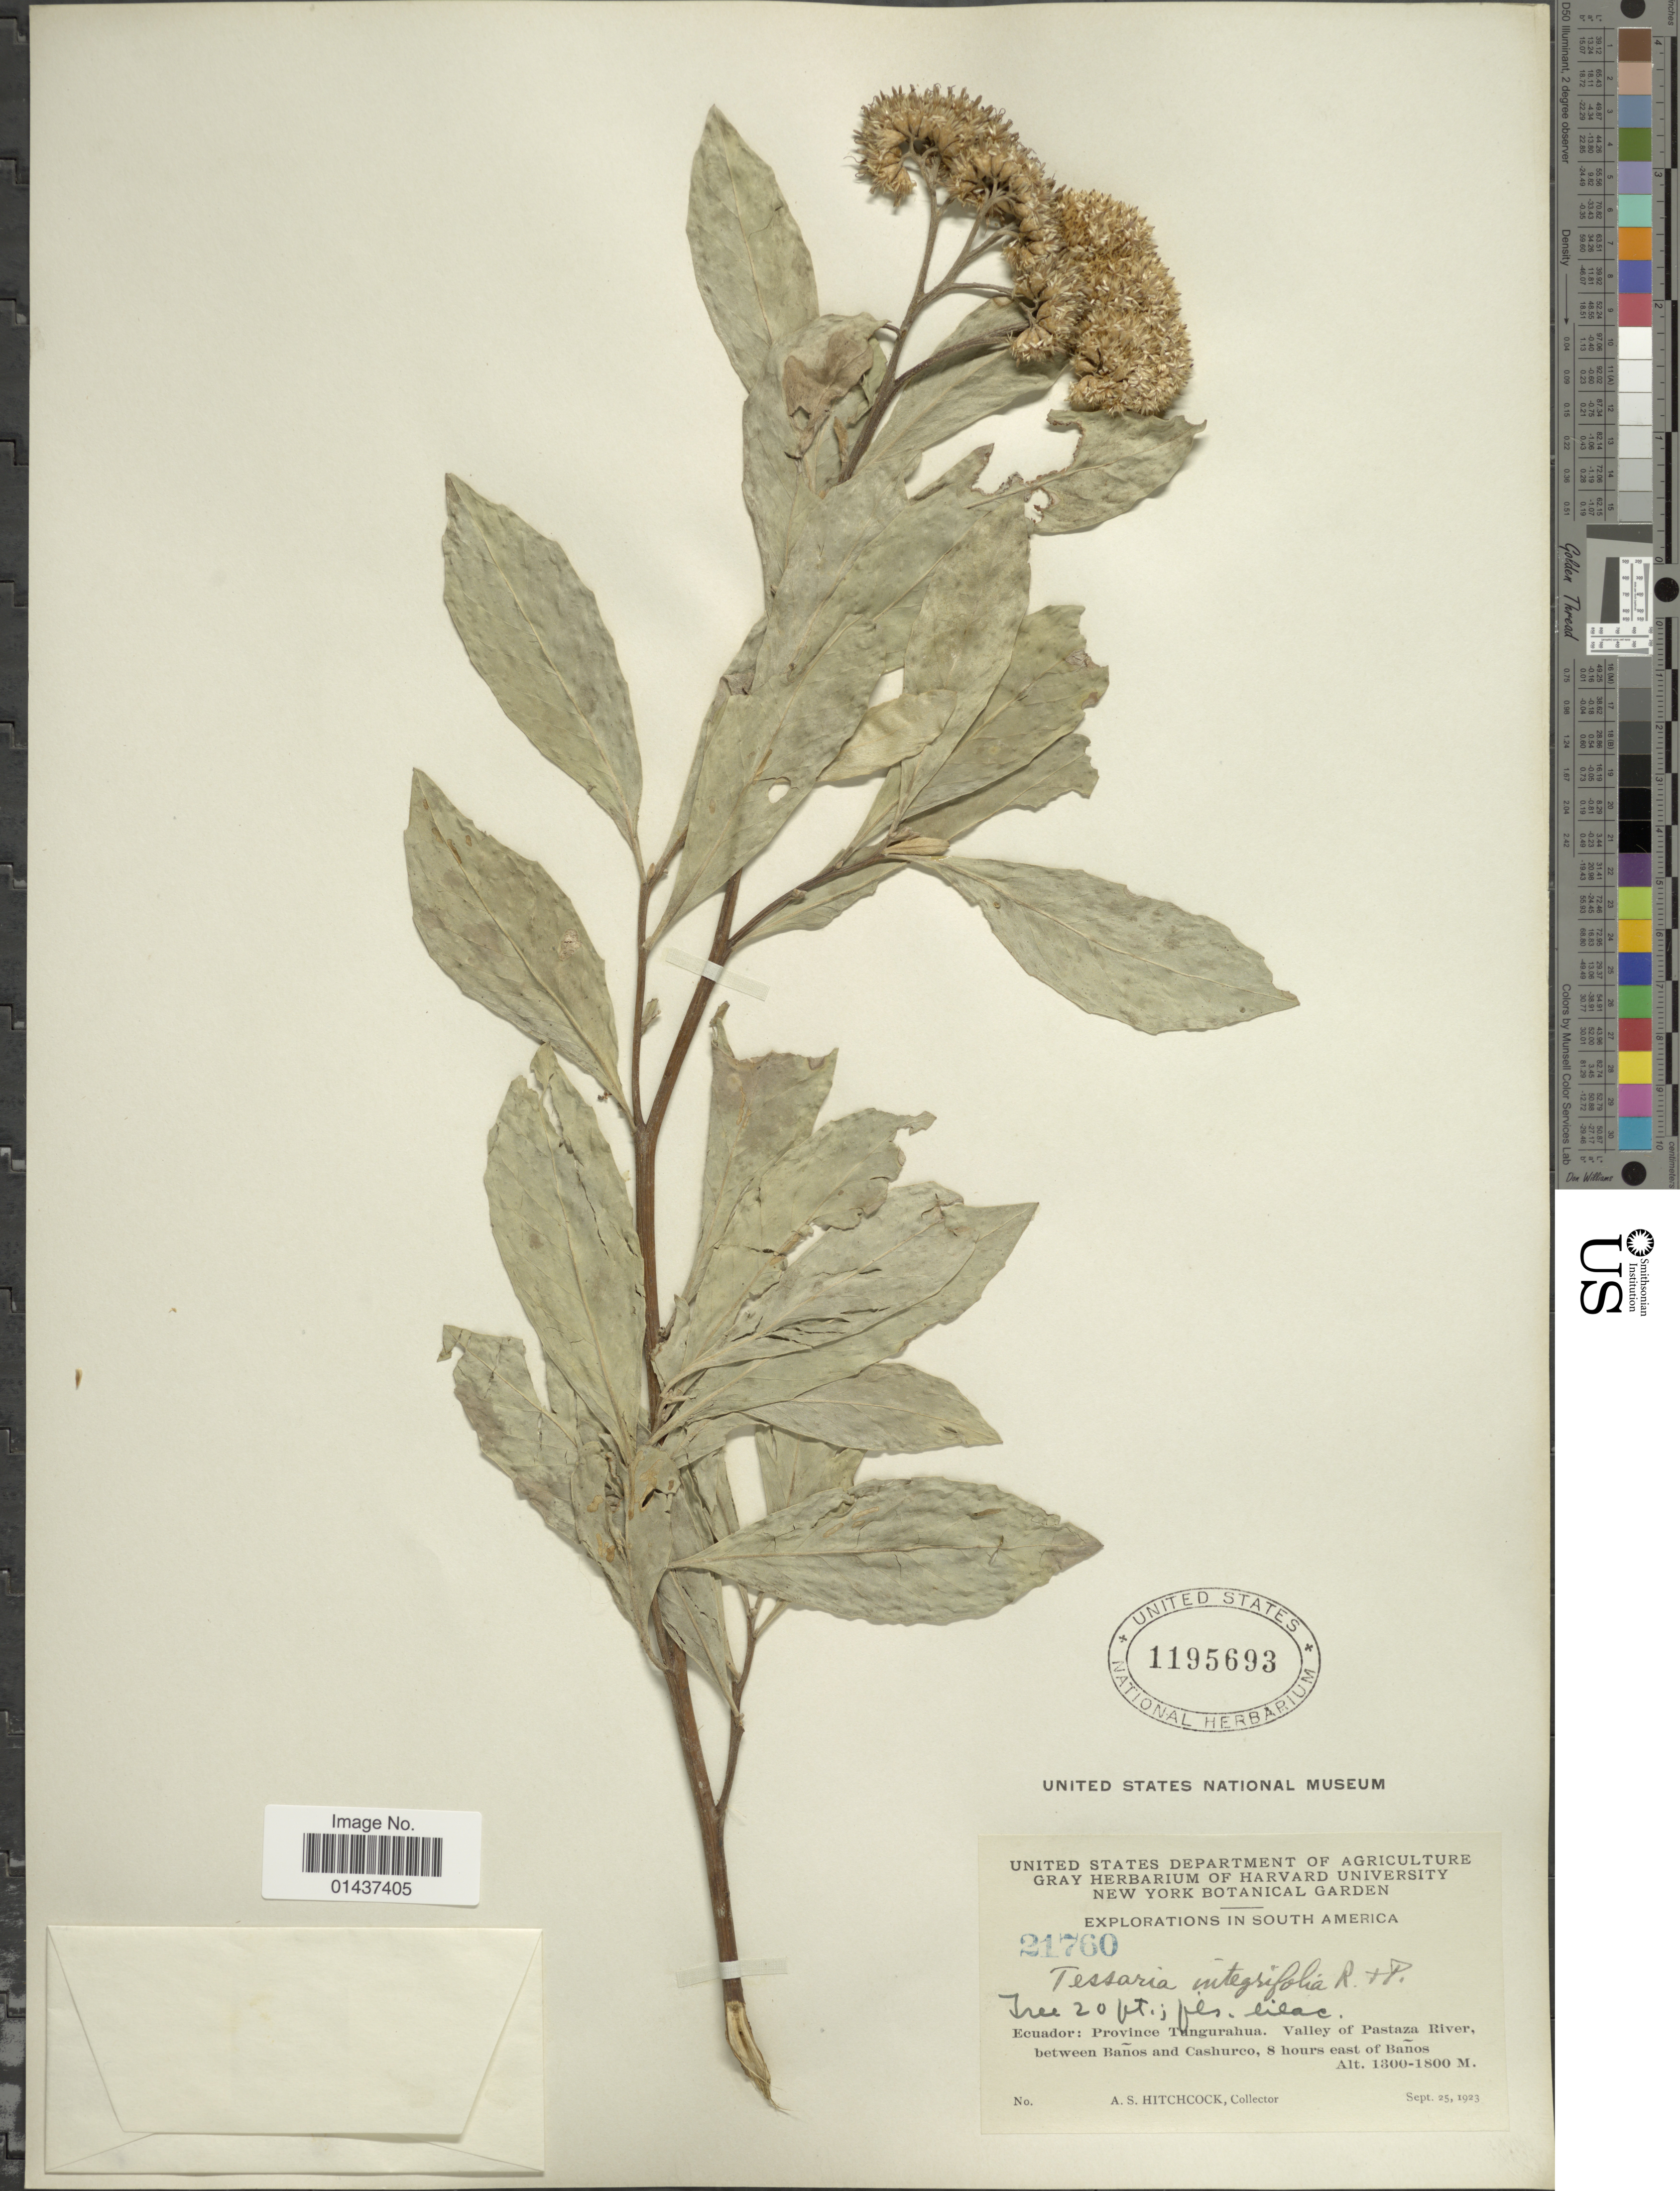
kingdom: Plantae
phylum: Tracheophyta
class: Magnoliopsida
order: Asterales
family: Asteraceae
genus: Tessaria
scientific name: Tessaria integrifolia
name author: Ruiz & Pav.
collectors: A. S. Hitchcock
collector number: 21760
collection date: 1923-09-25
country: Ecuador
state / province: Tungurahua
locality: Valley of Pastaza River, between Baños and Cashurco, 8 hours east of Baños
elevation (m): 1300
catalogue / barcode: US 1195693